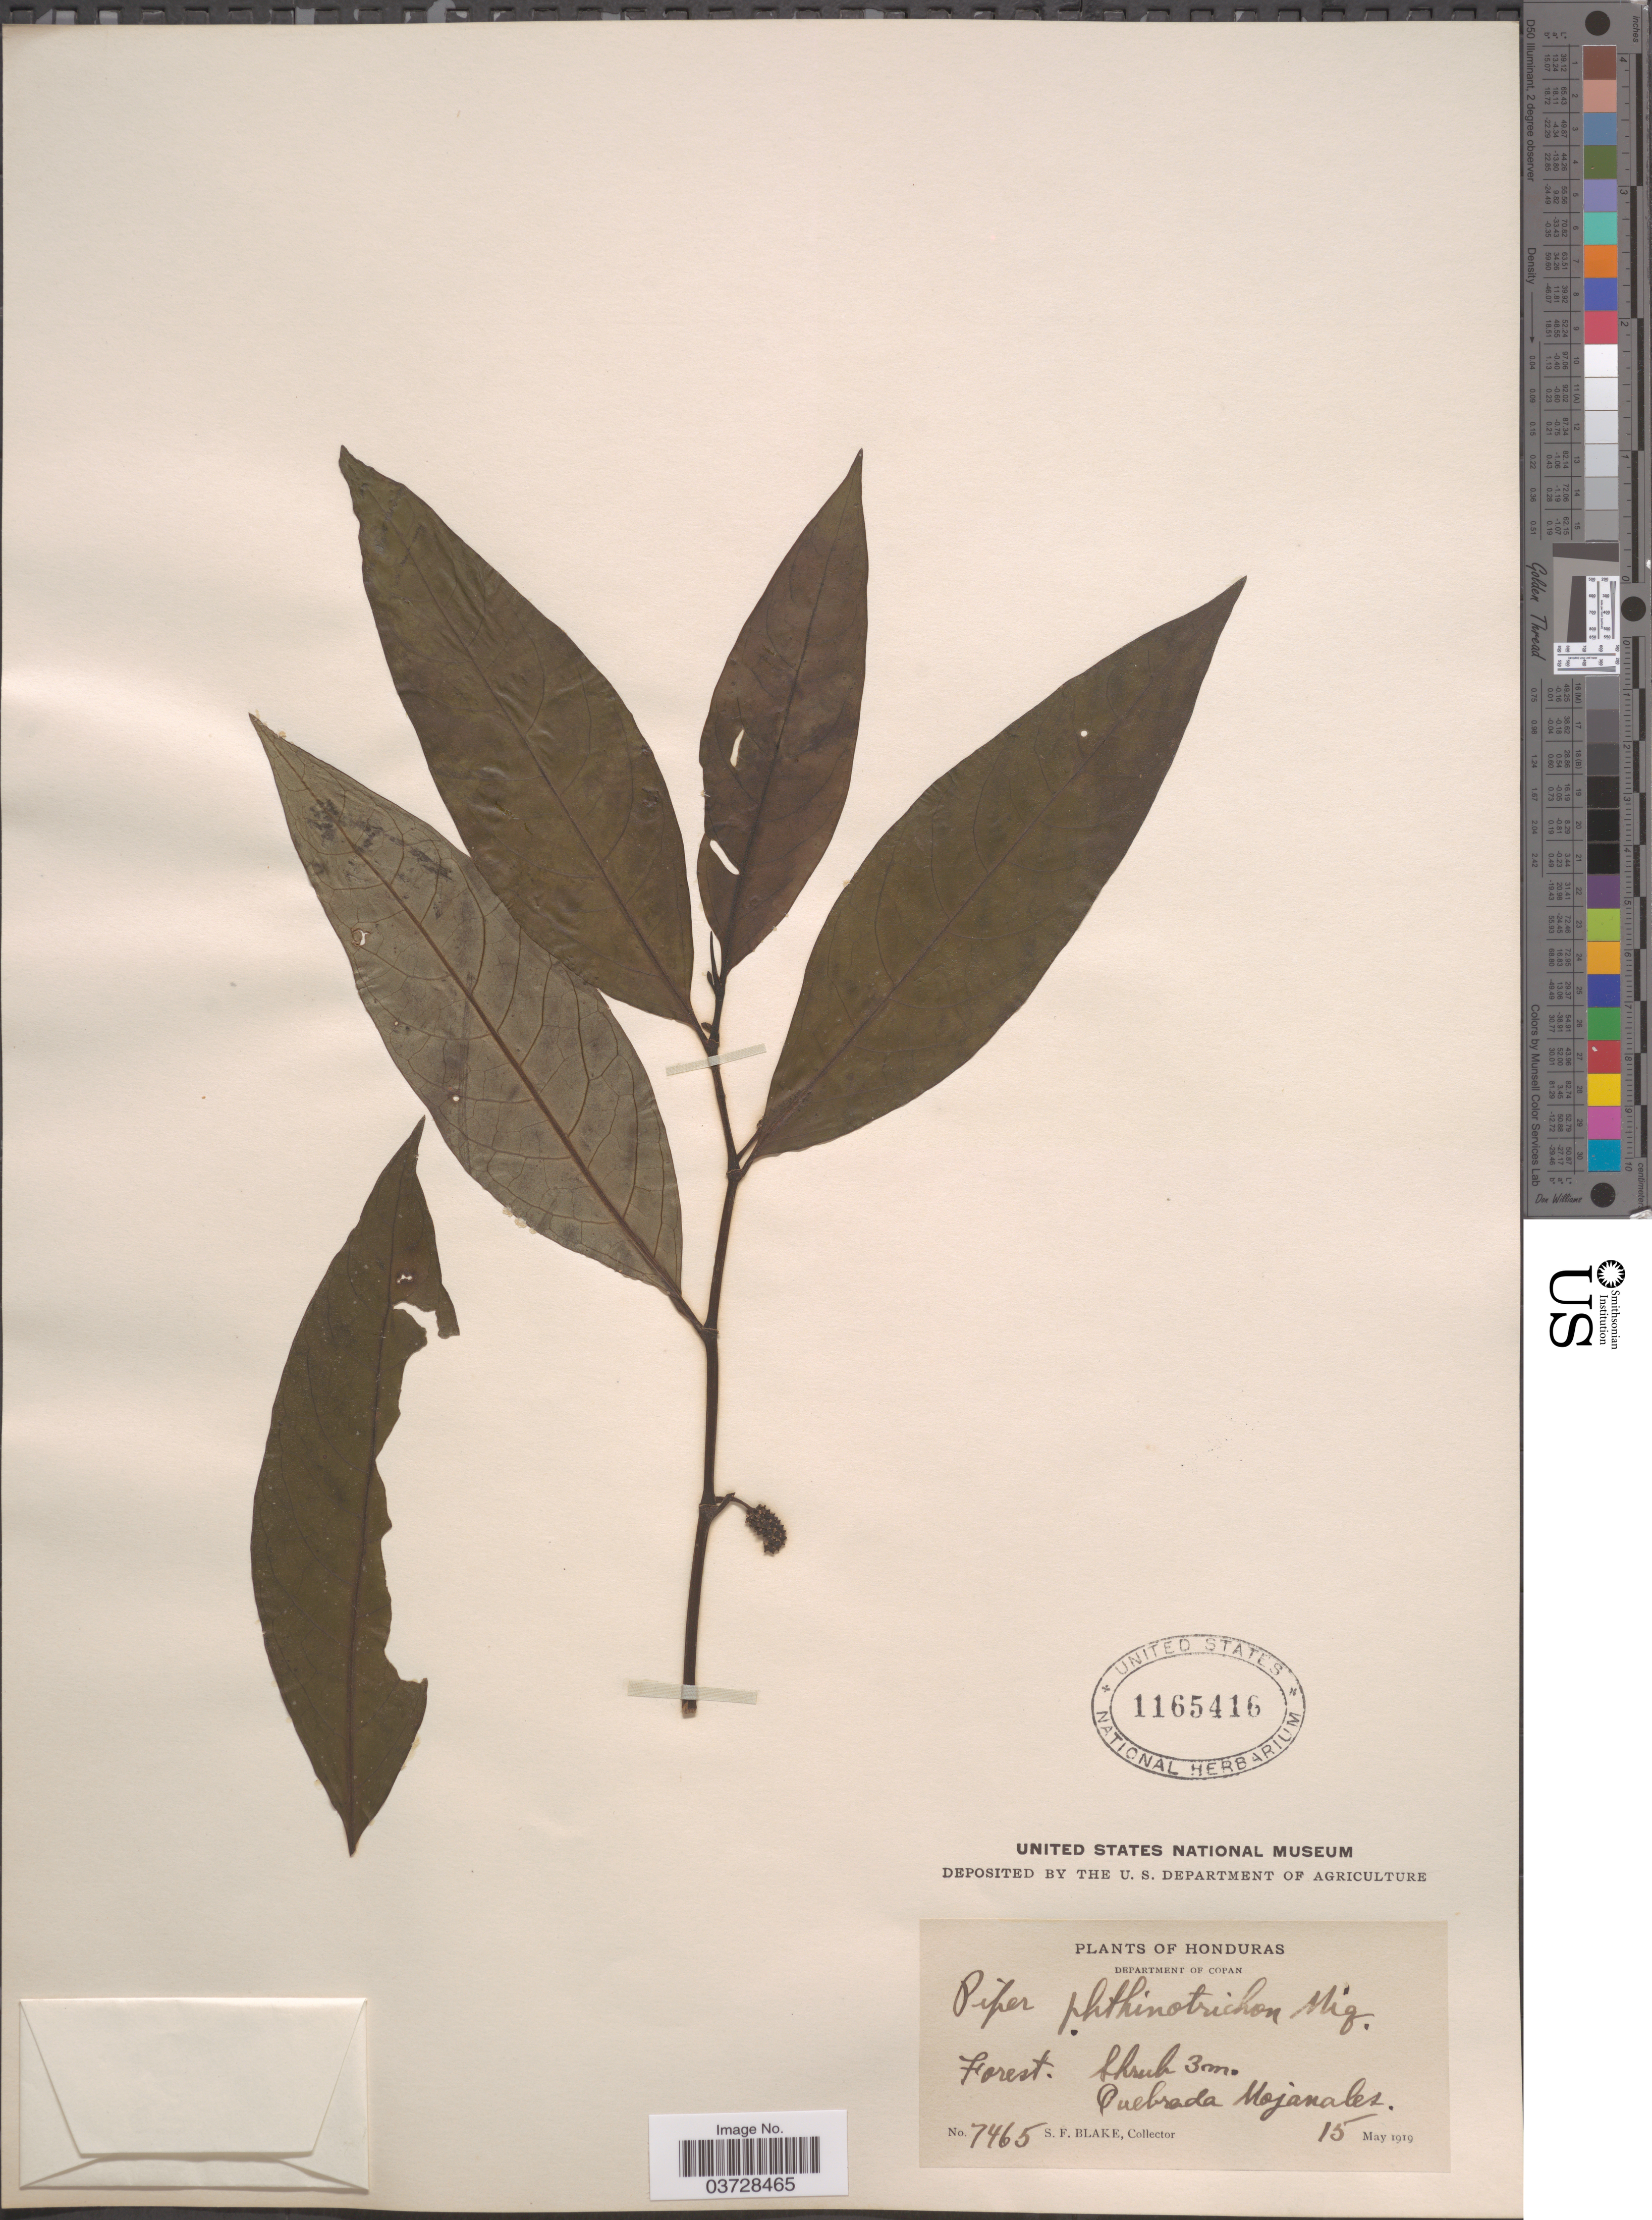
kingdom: Plantae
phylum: Tracheophyta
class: Magnoliopsida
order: Piperales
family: Piperaceae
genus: Piper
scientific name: Piper phthinotrichon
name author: C. DC. in DC.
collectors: S. Blake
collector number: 7465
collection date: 1919-05-15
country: Honduras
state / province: Copan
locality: Department of Copan. Quebrada Mojanales.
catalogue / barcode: US 1165416